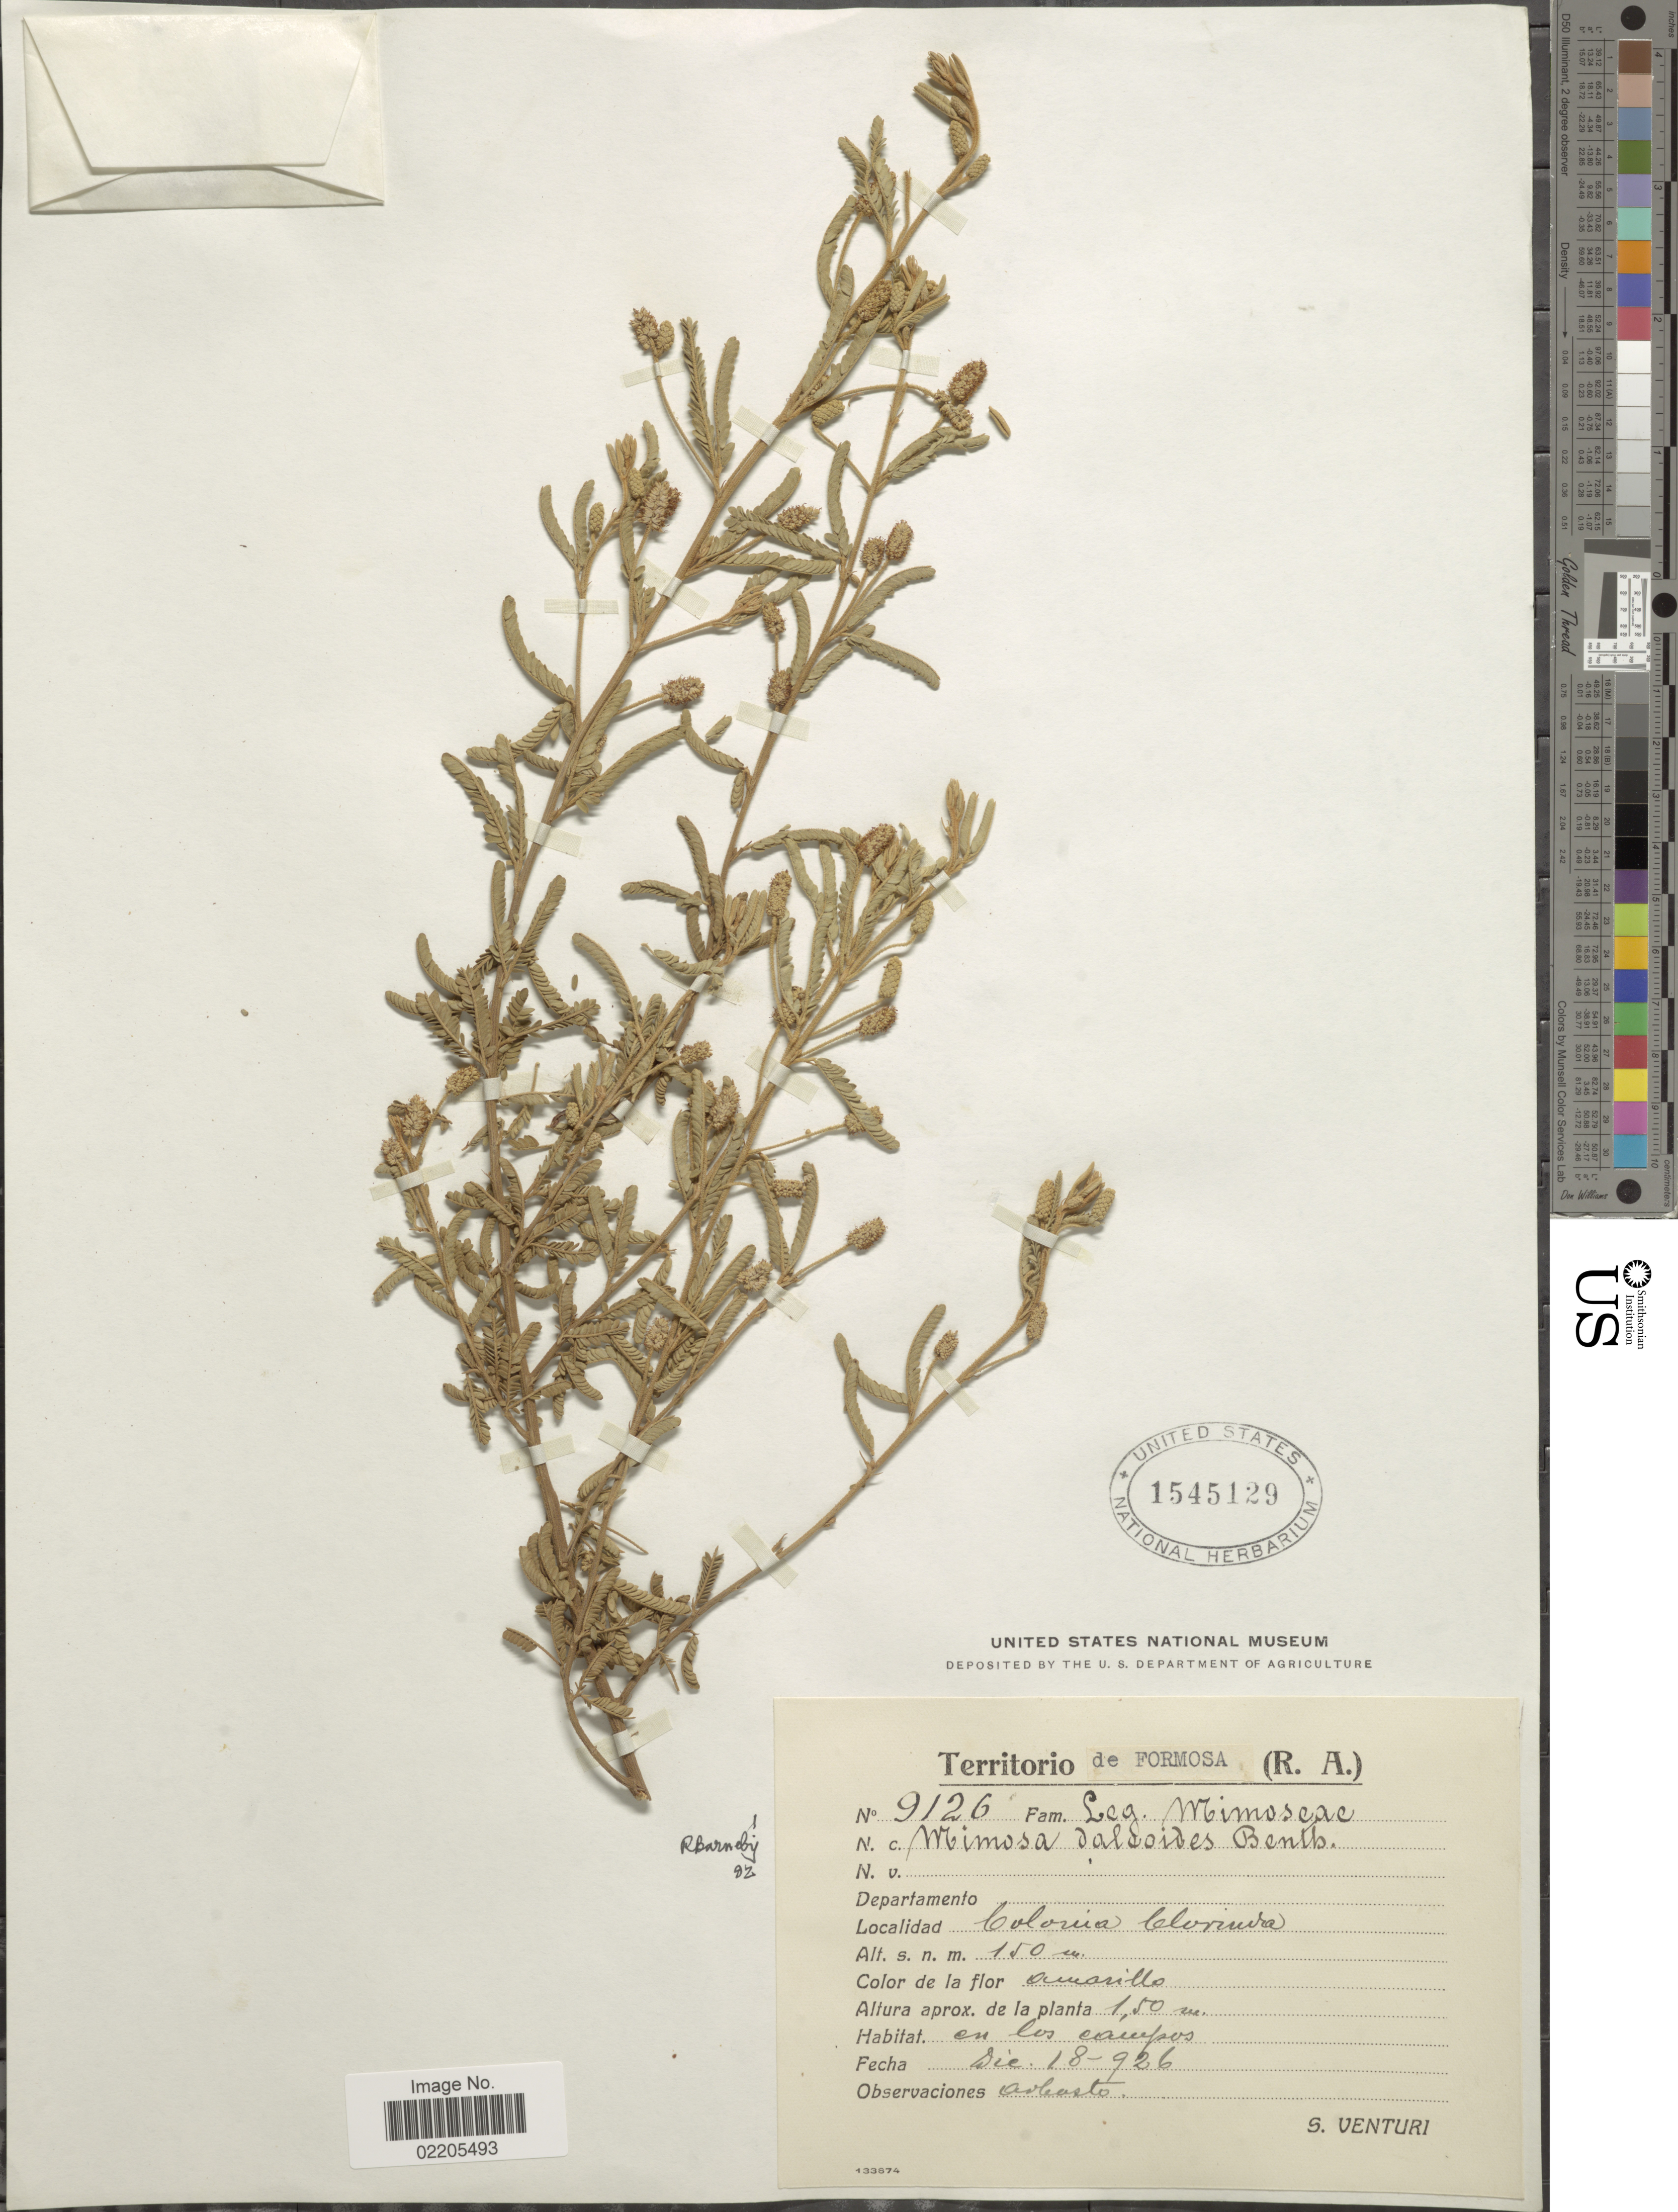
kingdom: Plantae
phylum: Tracheophyta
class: Magnoliopsida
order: Fabales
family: Fabaceae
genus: Mimosa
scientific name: Mimosa daleoides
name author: Benth.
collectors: S. Venturi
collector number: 9126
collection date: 1926-12-18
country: Argentina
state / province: Formosa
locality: Territorio de Formosa ( R. A.). Colonia Clorinda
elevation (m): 150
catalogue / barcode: US 1545129